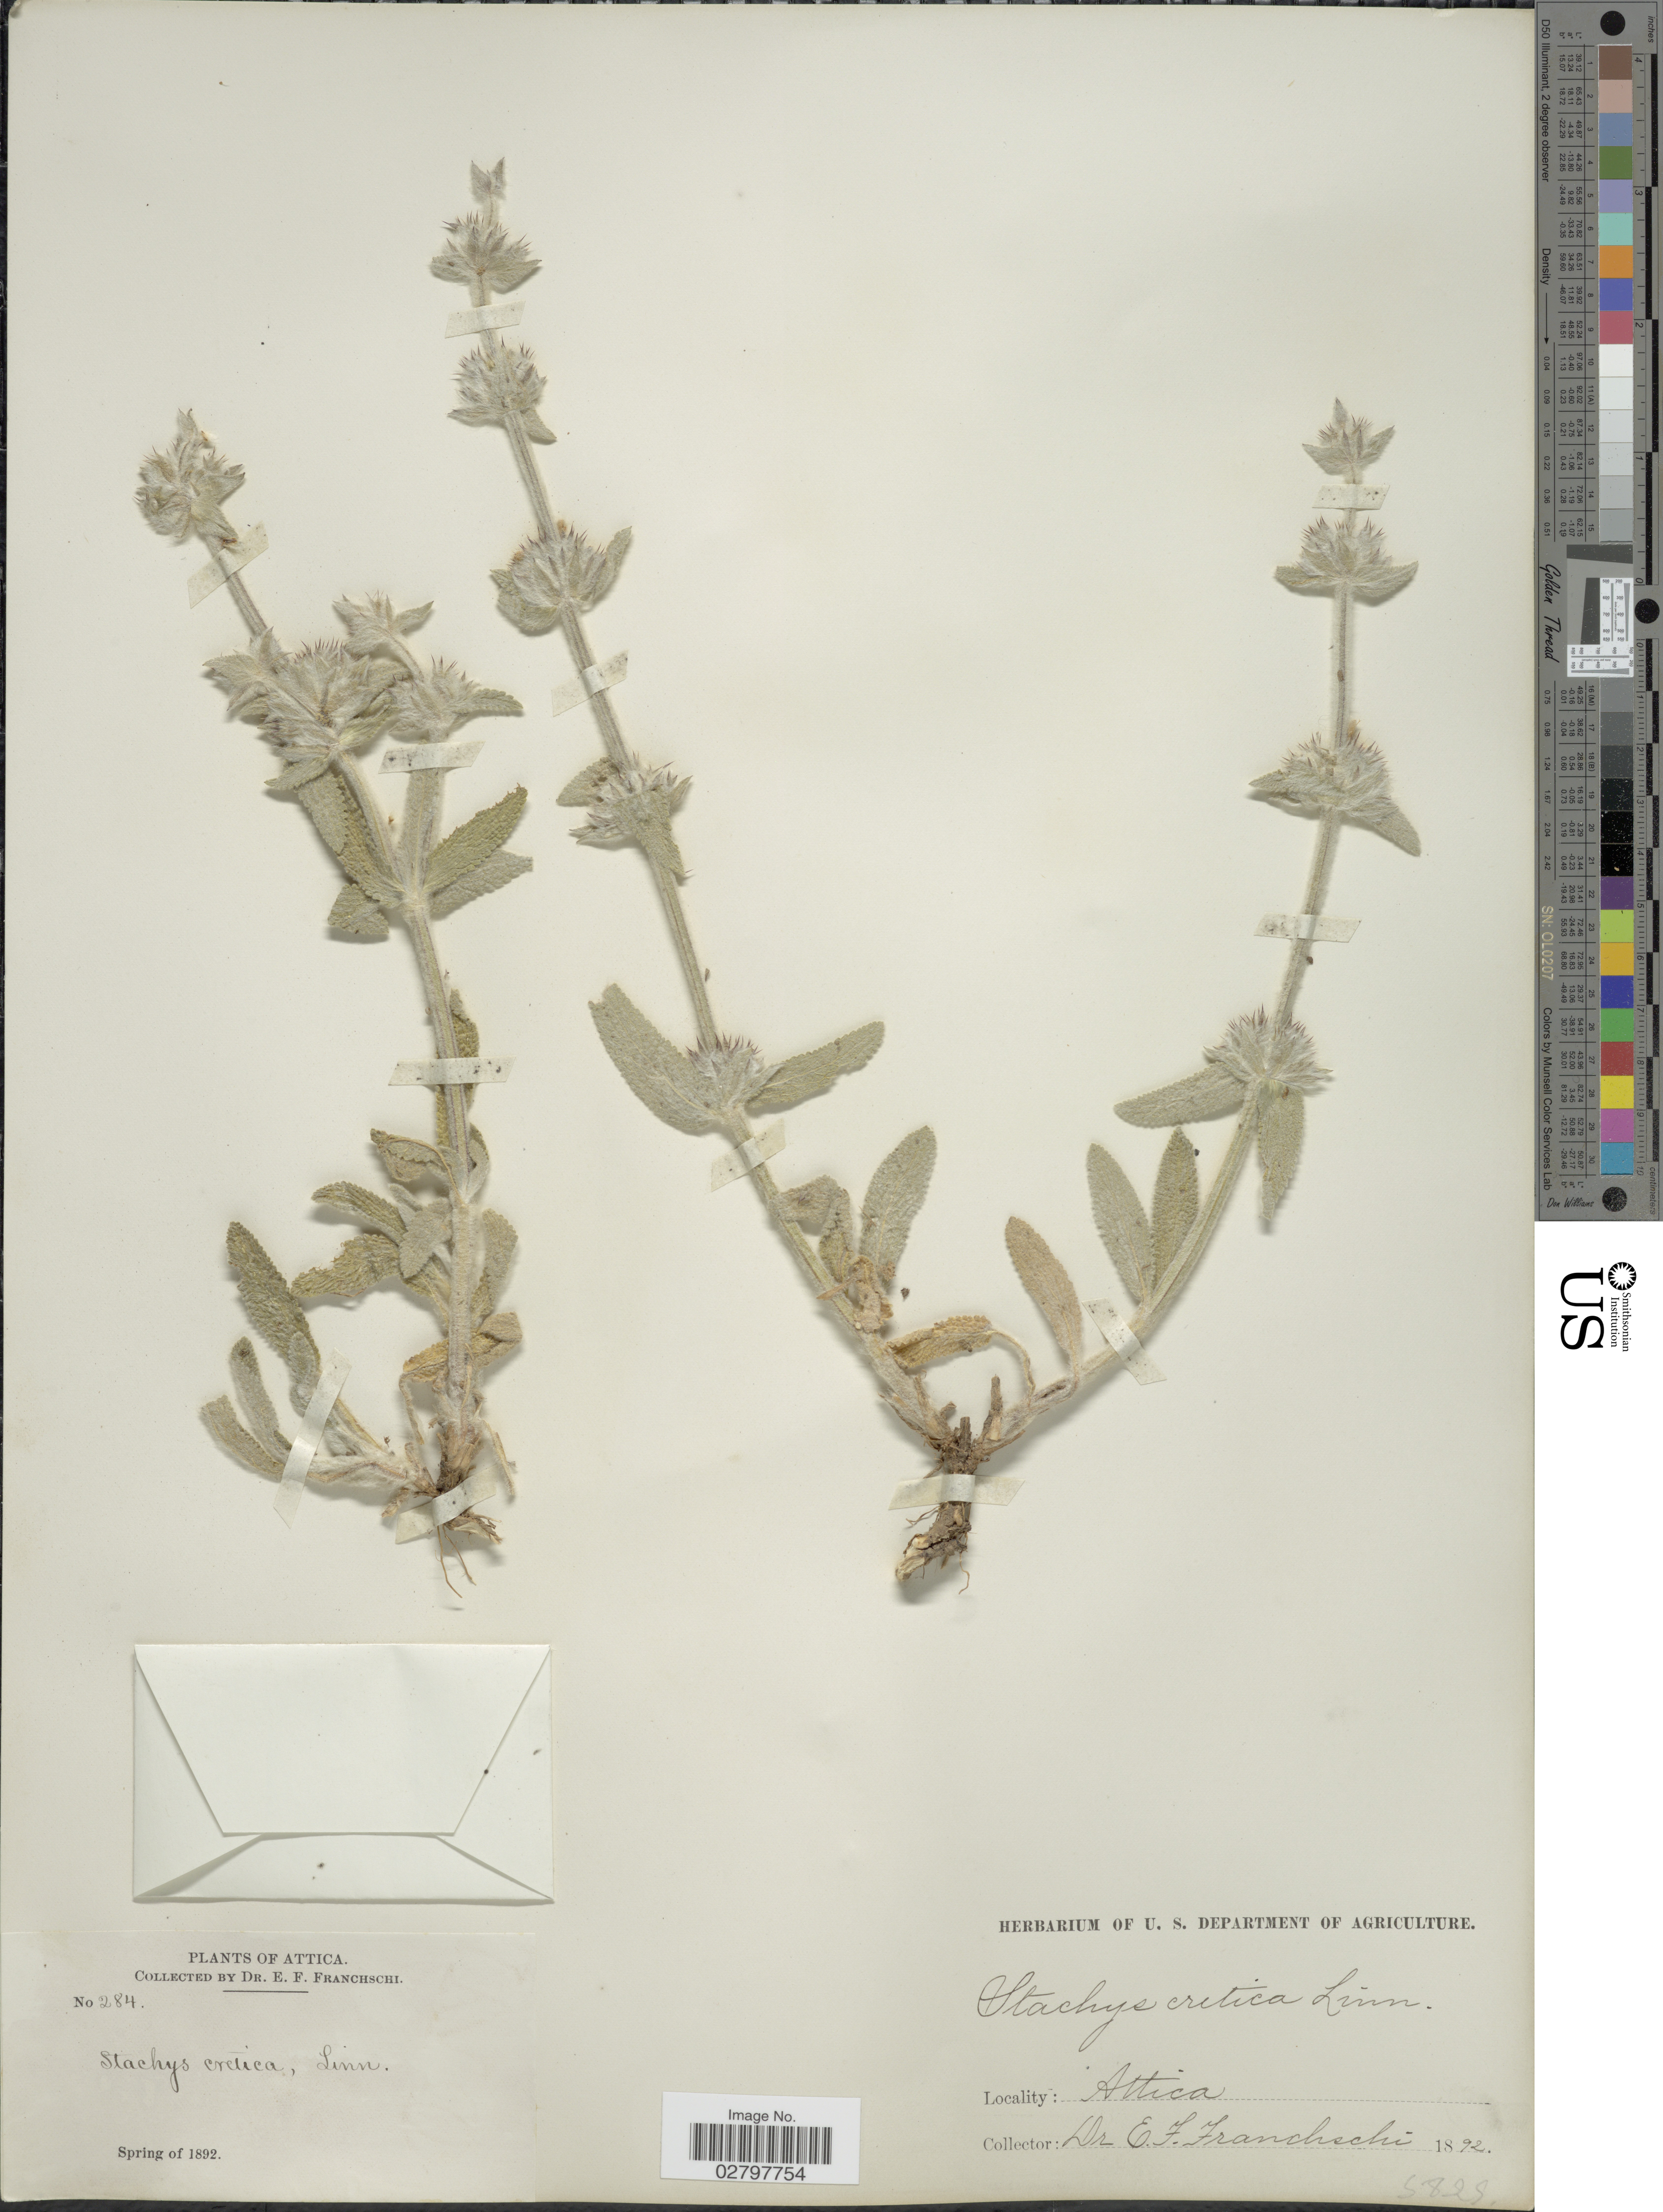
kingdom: Plantae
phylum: Tracheophyta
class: Magnoliopsida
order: Lamiales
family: Lamiaceae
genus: Stachys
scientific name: Stachys cretica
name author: L.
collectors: E. Franchschi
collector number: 284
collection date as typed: Spring of 1892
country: Greece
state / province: Attica